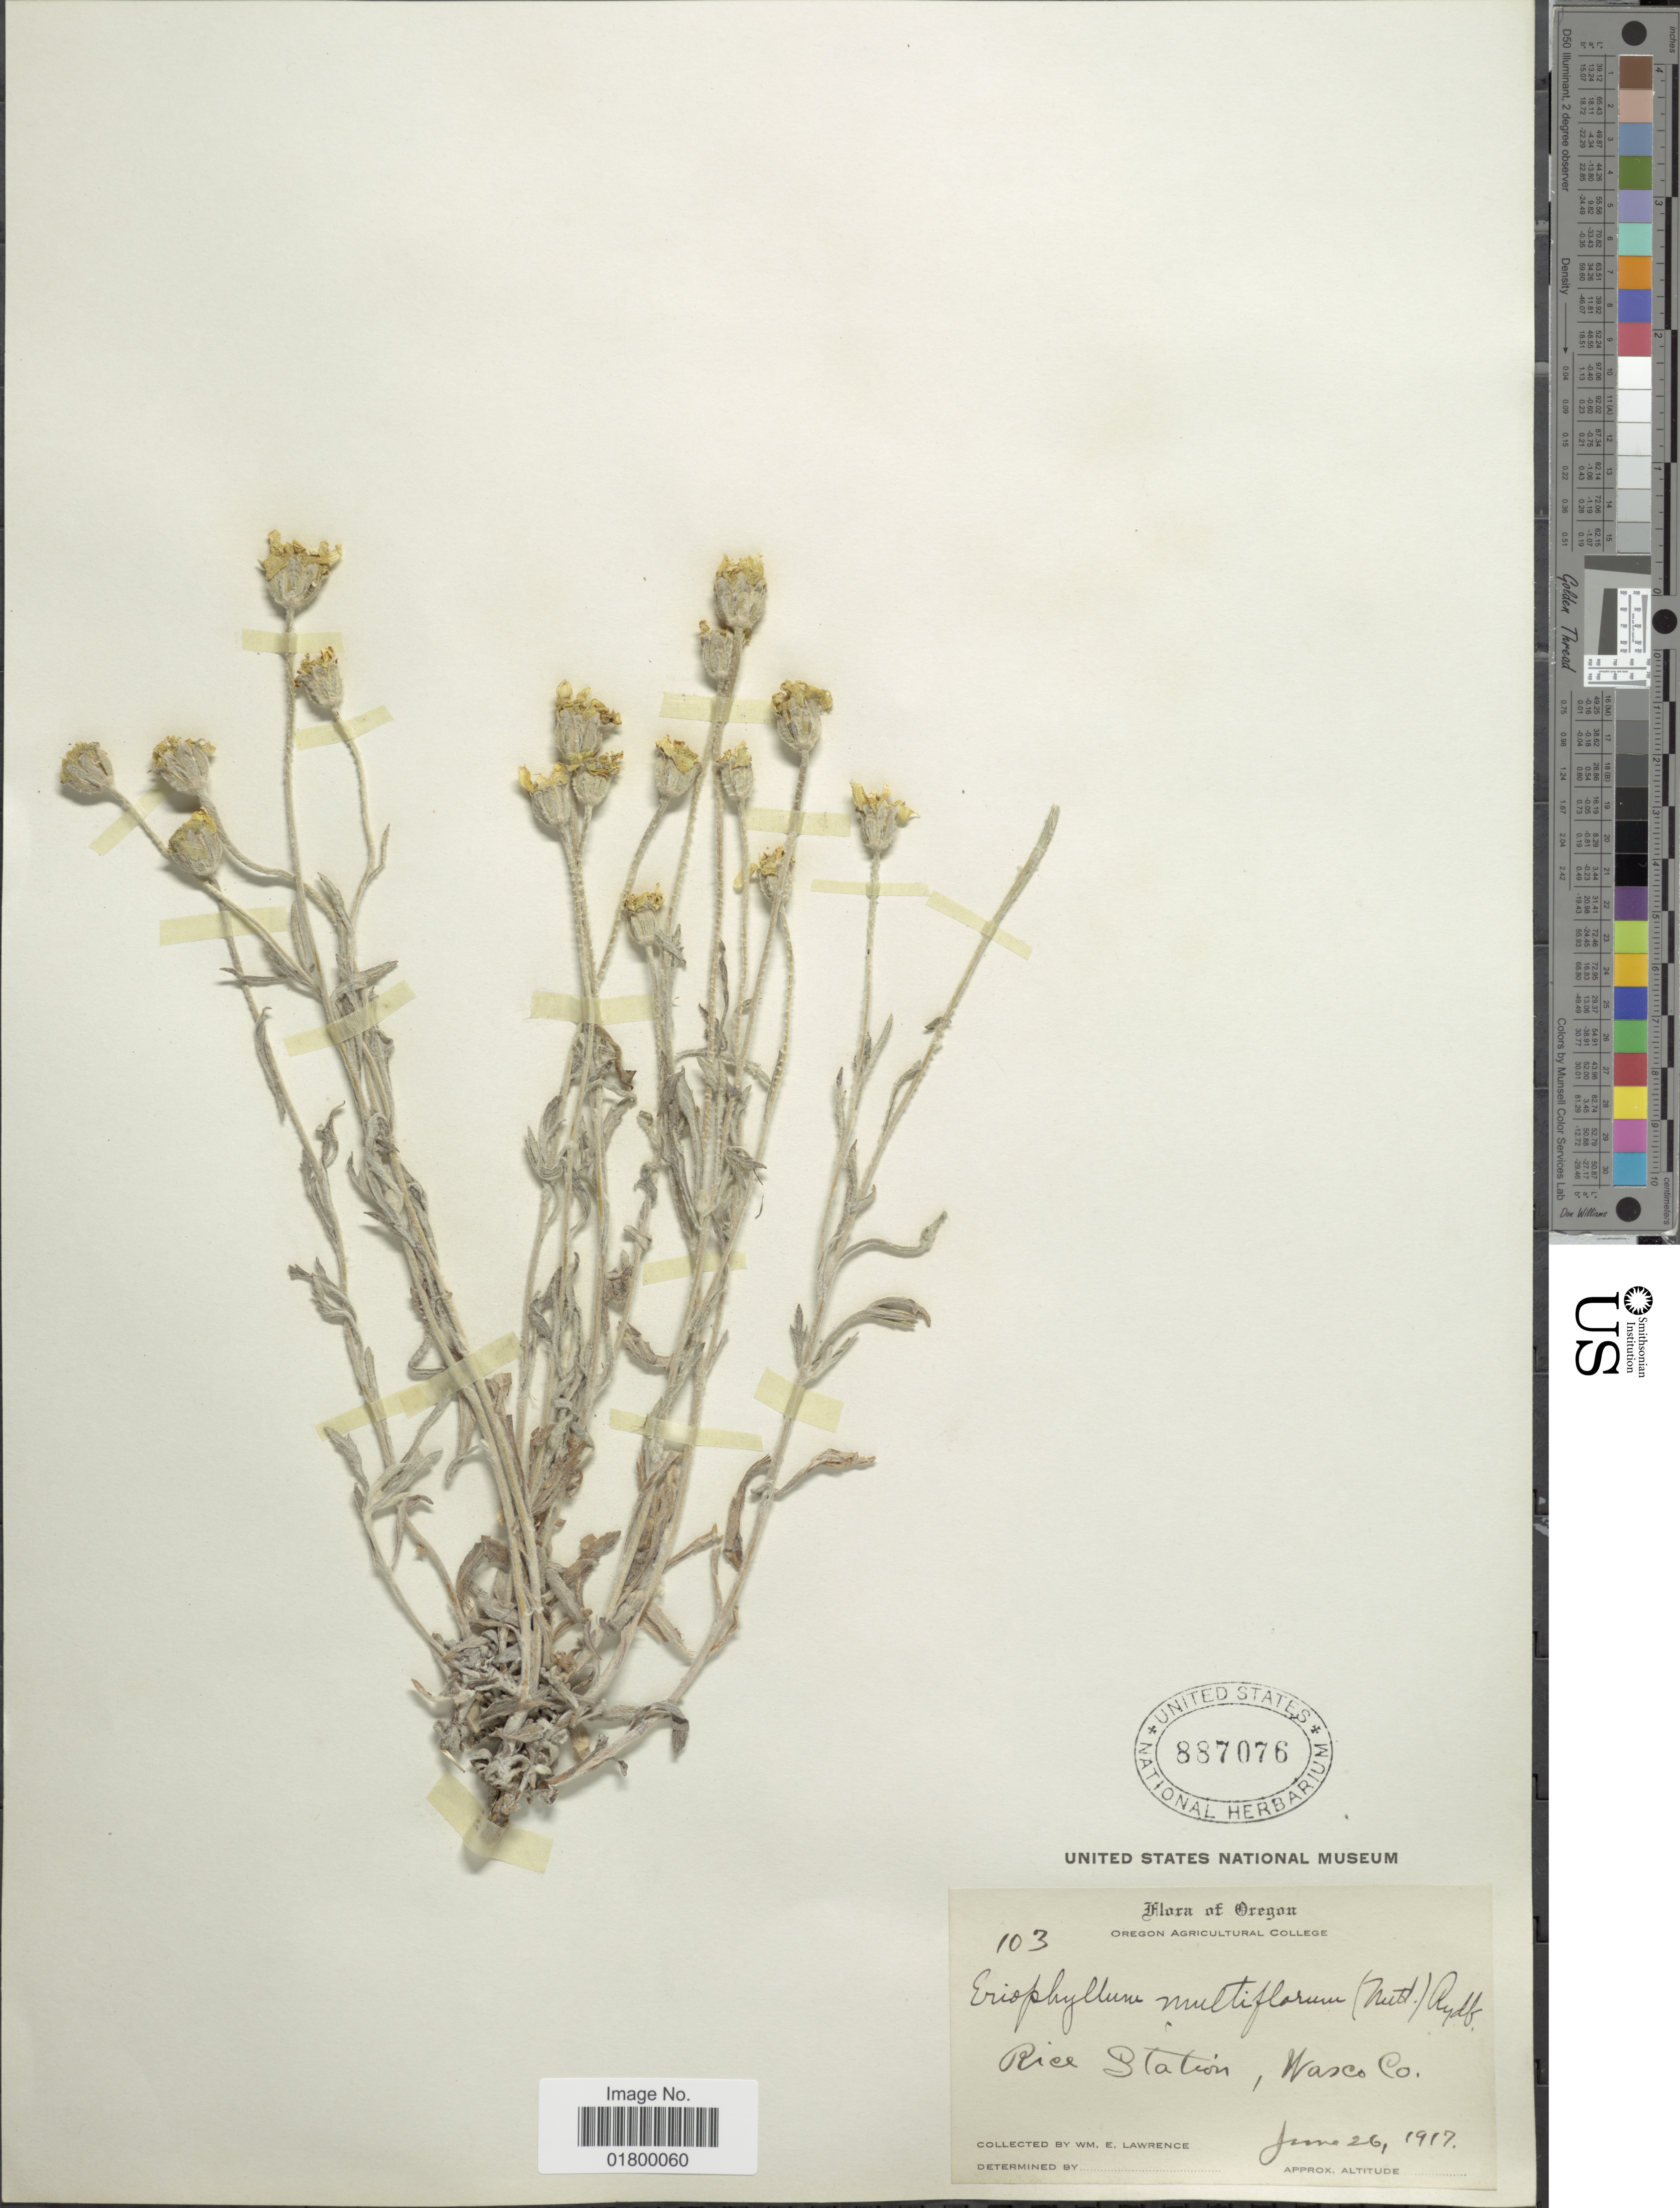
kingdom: Plantae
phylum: Tracheophyta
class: Magnoliopsida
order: Asterales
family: Asteraceae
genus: Eriophyllum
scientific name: Eriophyllum integrifolium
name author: (Hook.) Greene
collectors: W. Lawrence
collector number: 103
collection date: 1917-06-26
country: United States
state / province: Oregon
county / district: Wasco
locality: Rice Station, Wasco Co.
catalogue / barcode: US 887076